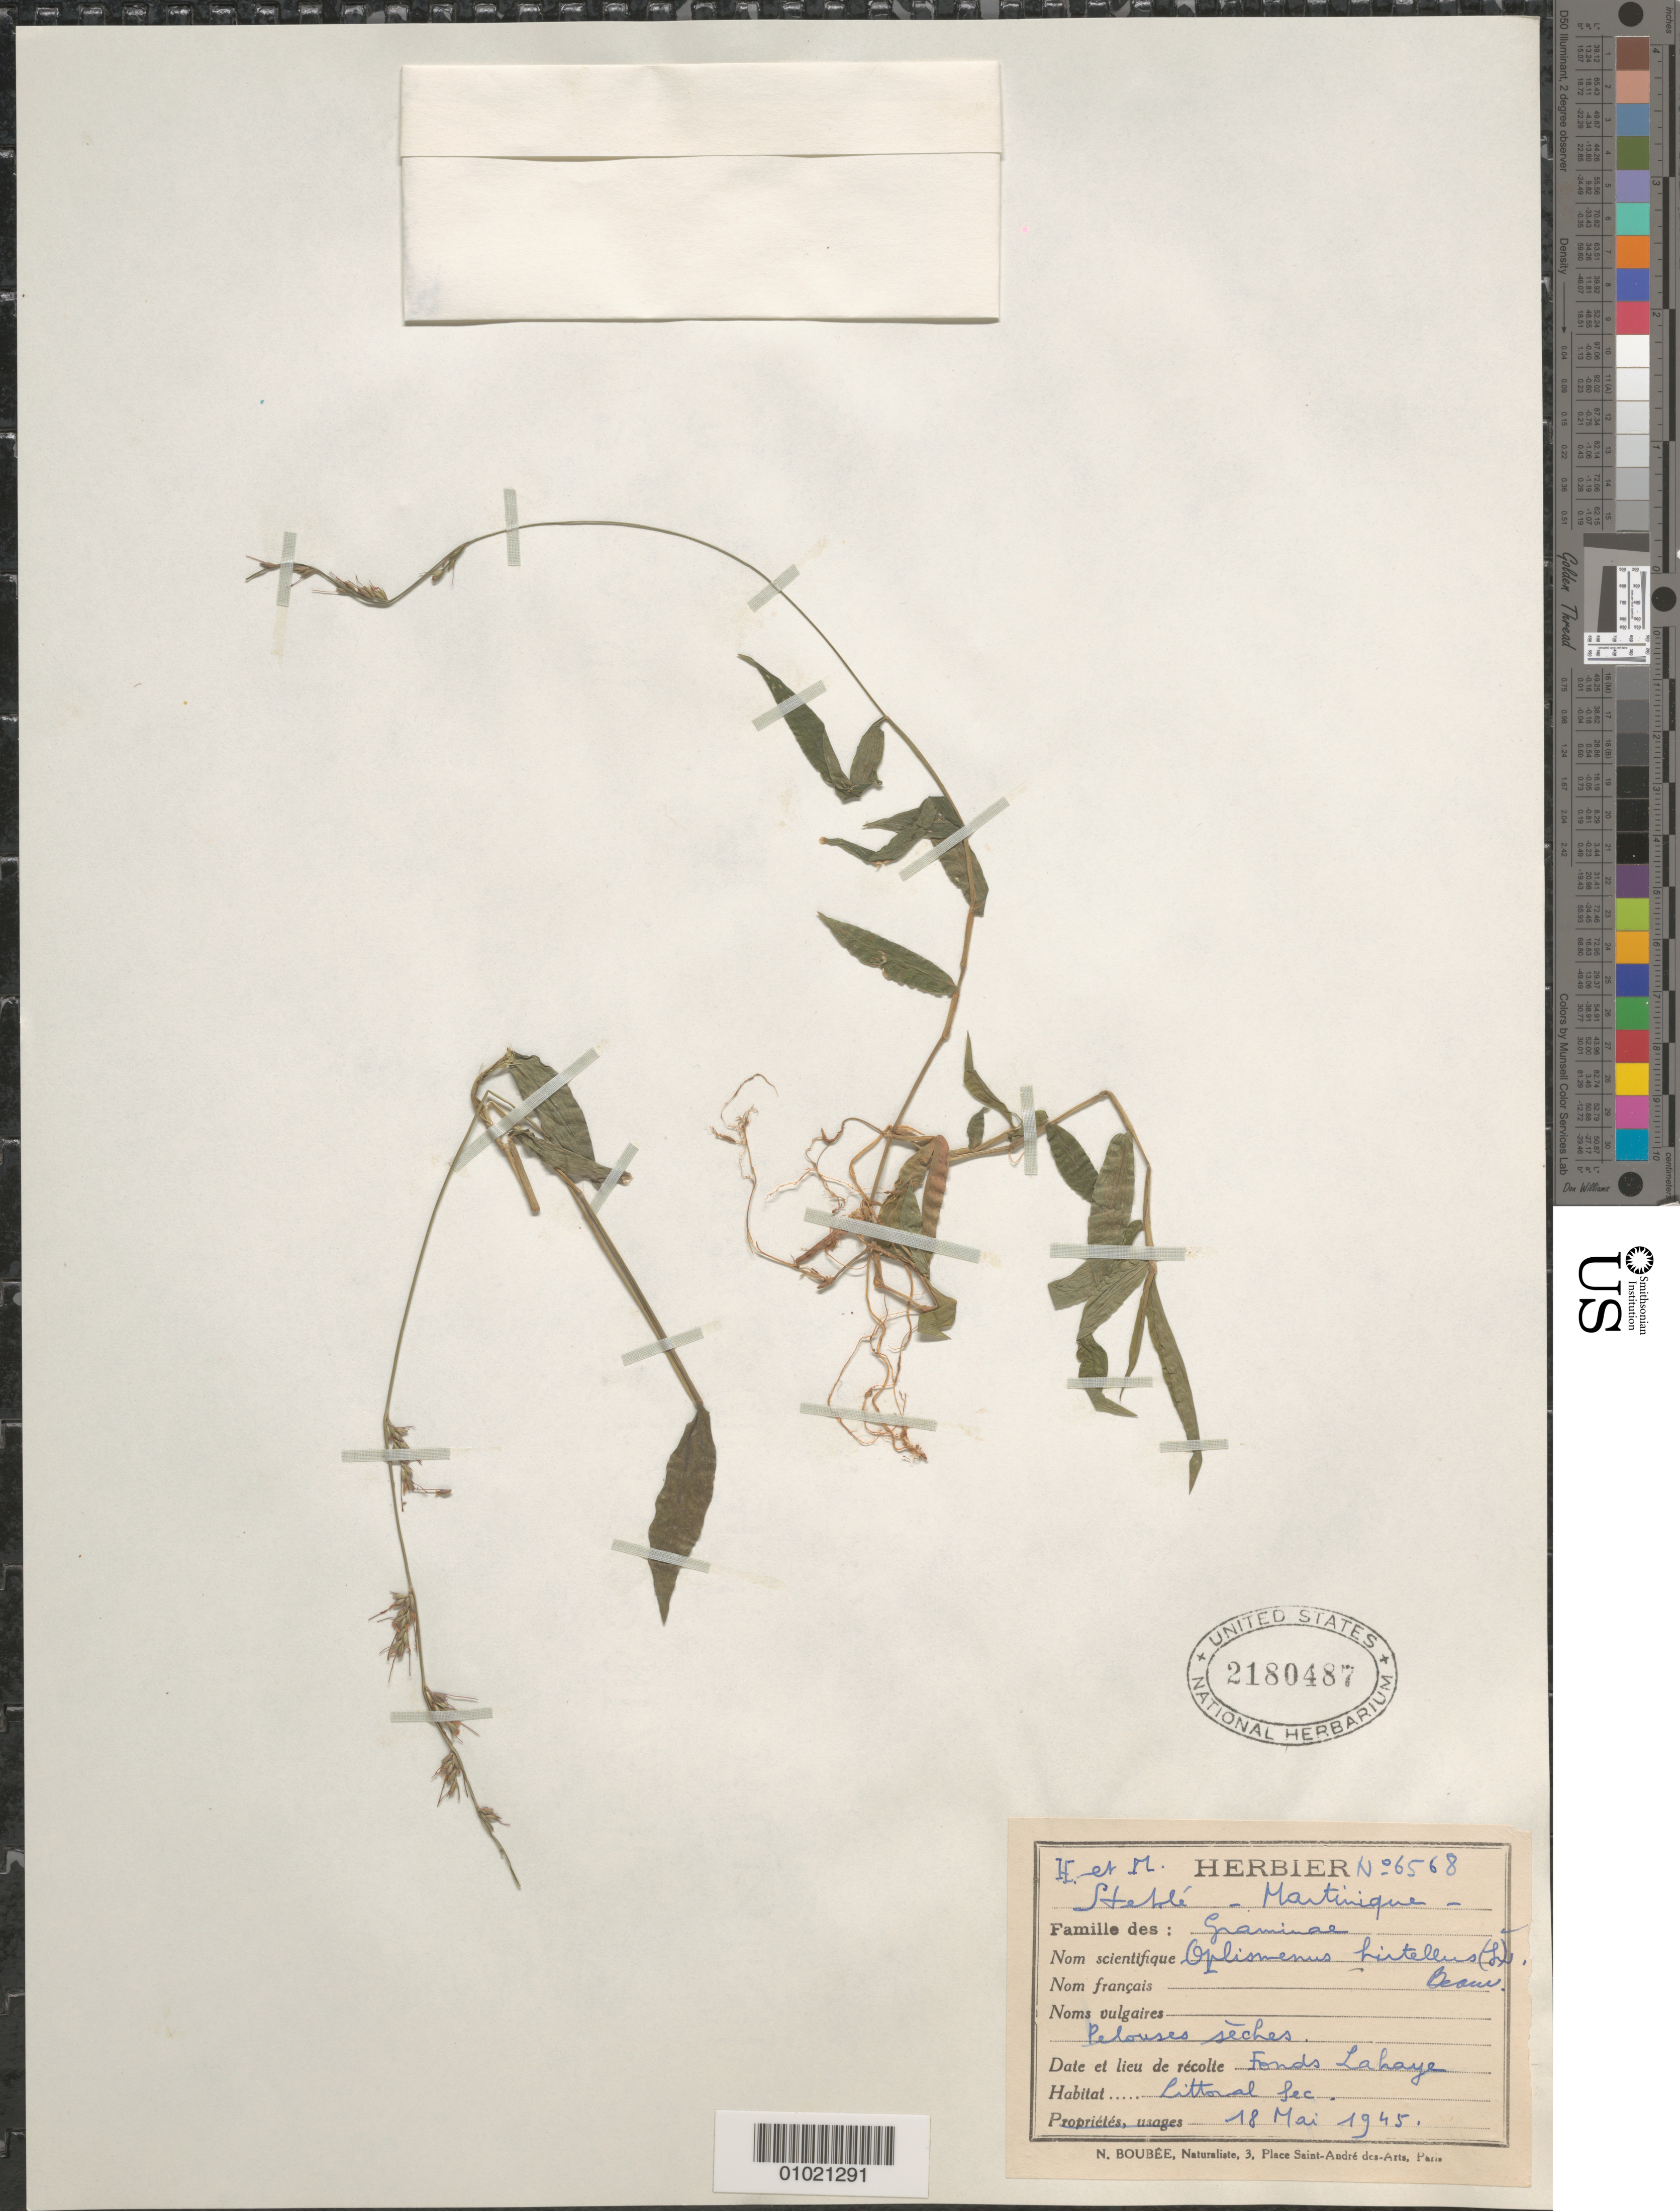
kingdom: Plantae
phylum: Tracheophyta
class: Liliopsida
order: Poales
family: Poaceae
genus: Oplismenus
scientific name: Oplismenus hirtellus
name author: (L.) P. Beauv.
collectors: H. Stehlé & M. Stehlé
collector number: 6568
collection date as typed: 18 May 1945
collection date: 1945-05-18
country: Martinique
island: Martinique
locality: Fonds Lahaye, Littoral sec.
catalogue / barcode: US 2180487